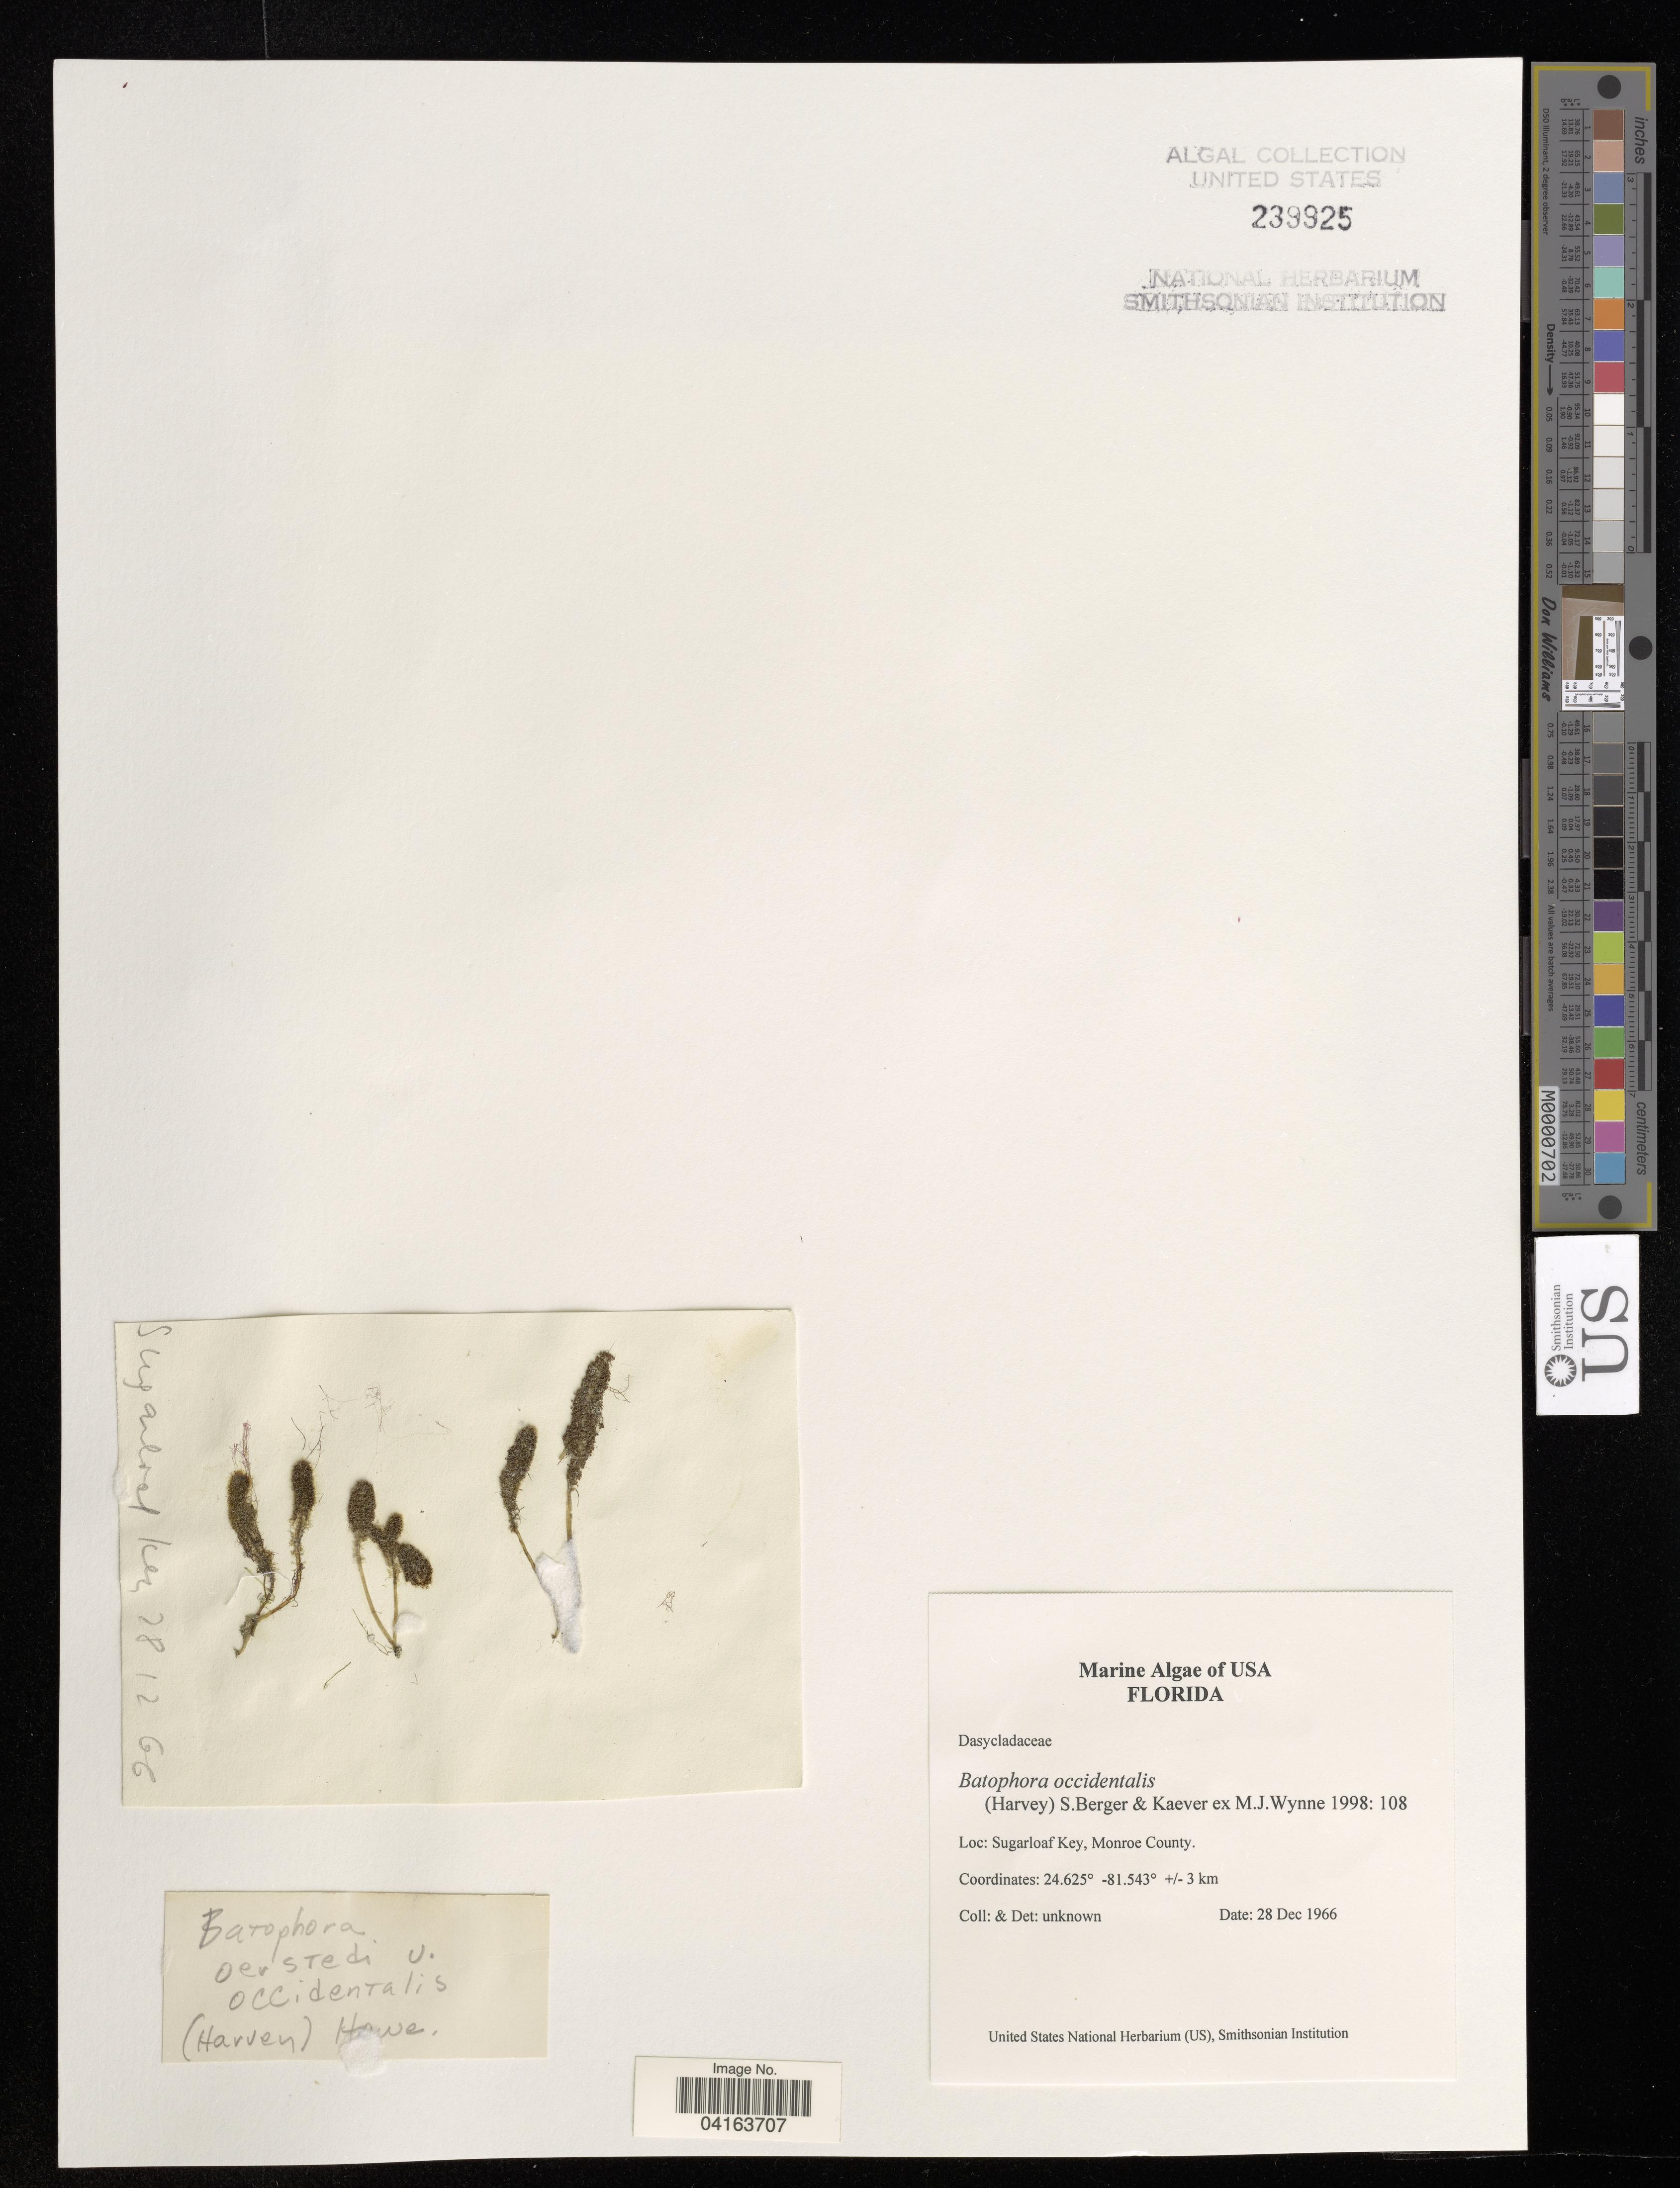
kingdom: Plantae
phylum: Chlorophyta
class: Ulvophyceae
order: Dasycladales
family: Dasycladaceae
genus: Batophora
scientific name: Batophora occidentalis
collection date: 1966-12-28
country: United States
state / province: Florida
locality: Sugarloaf Key, Monroe County.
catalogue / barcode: US 239925